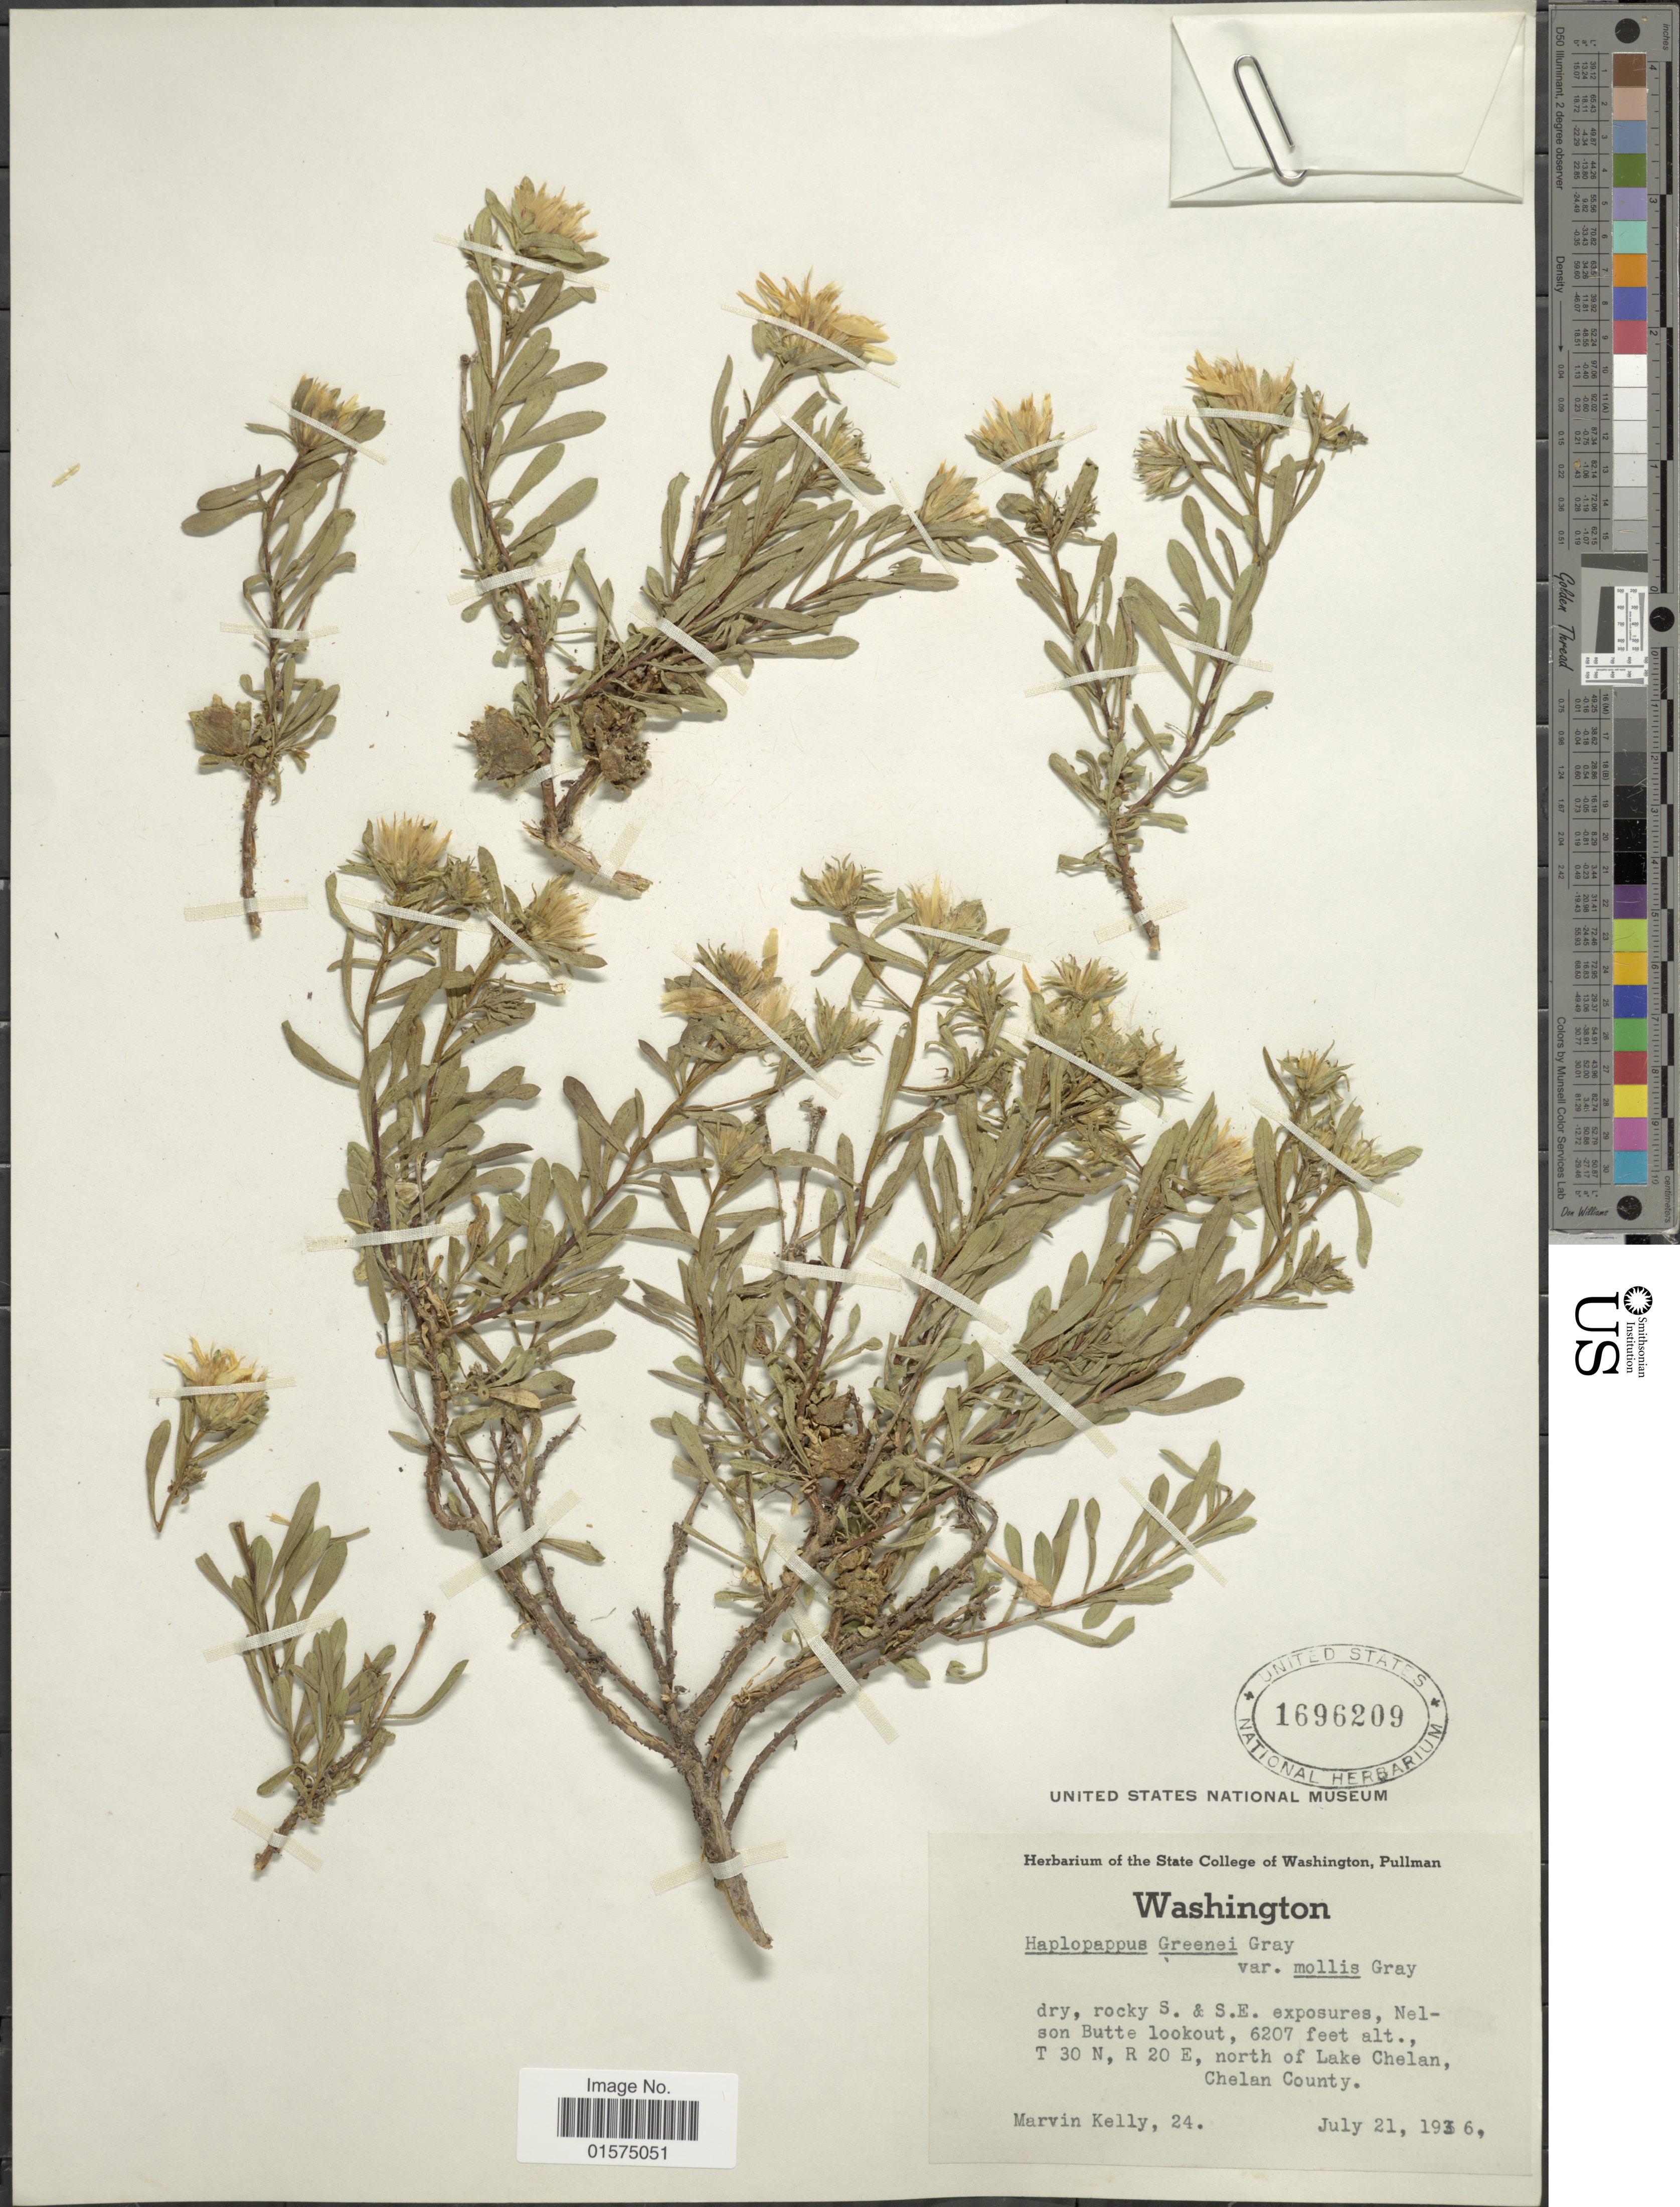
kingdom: Plantae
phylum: Tracheophyta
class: Magnoliopsida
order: Asterales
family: Asteraceae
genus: Ericameria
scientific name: Ericameria greenei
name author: (A. Gray) G.L. Nesom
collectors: M. Kelly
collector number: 24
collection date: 1936-07-21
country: United States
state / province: Washington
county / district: Chelan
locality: S. & S.E. exposures, Nelson Butte lookout, T 30 N, R 20 E, north of Lake Chelan, Chelan County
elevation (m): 1892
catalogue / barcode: US 1696209